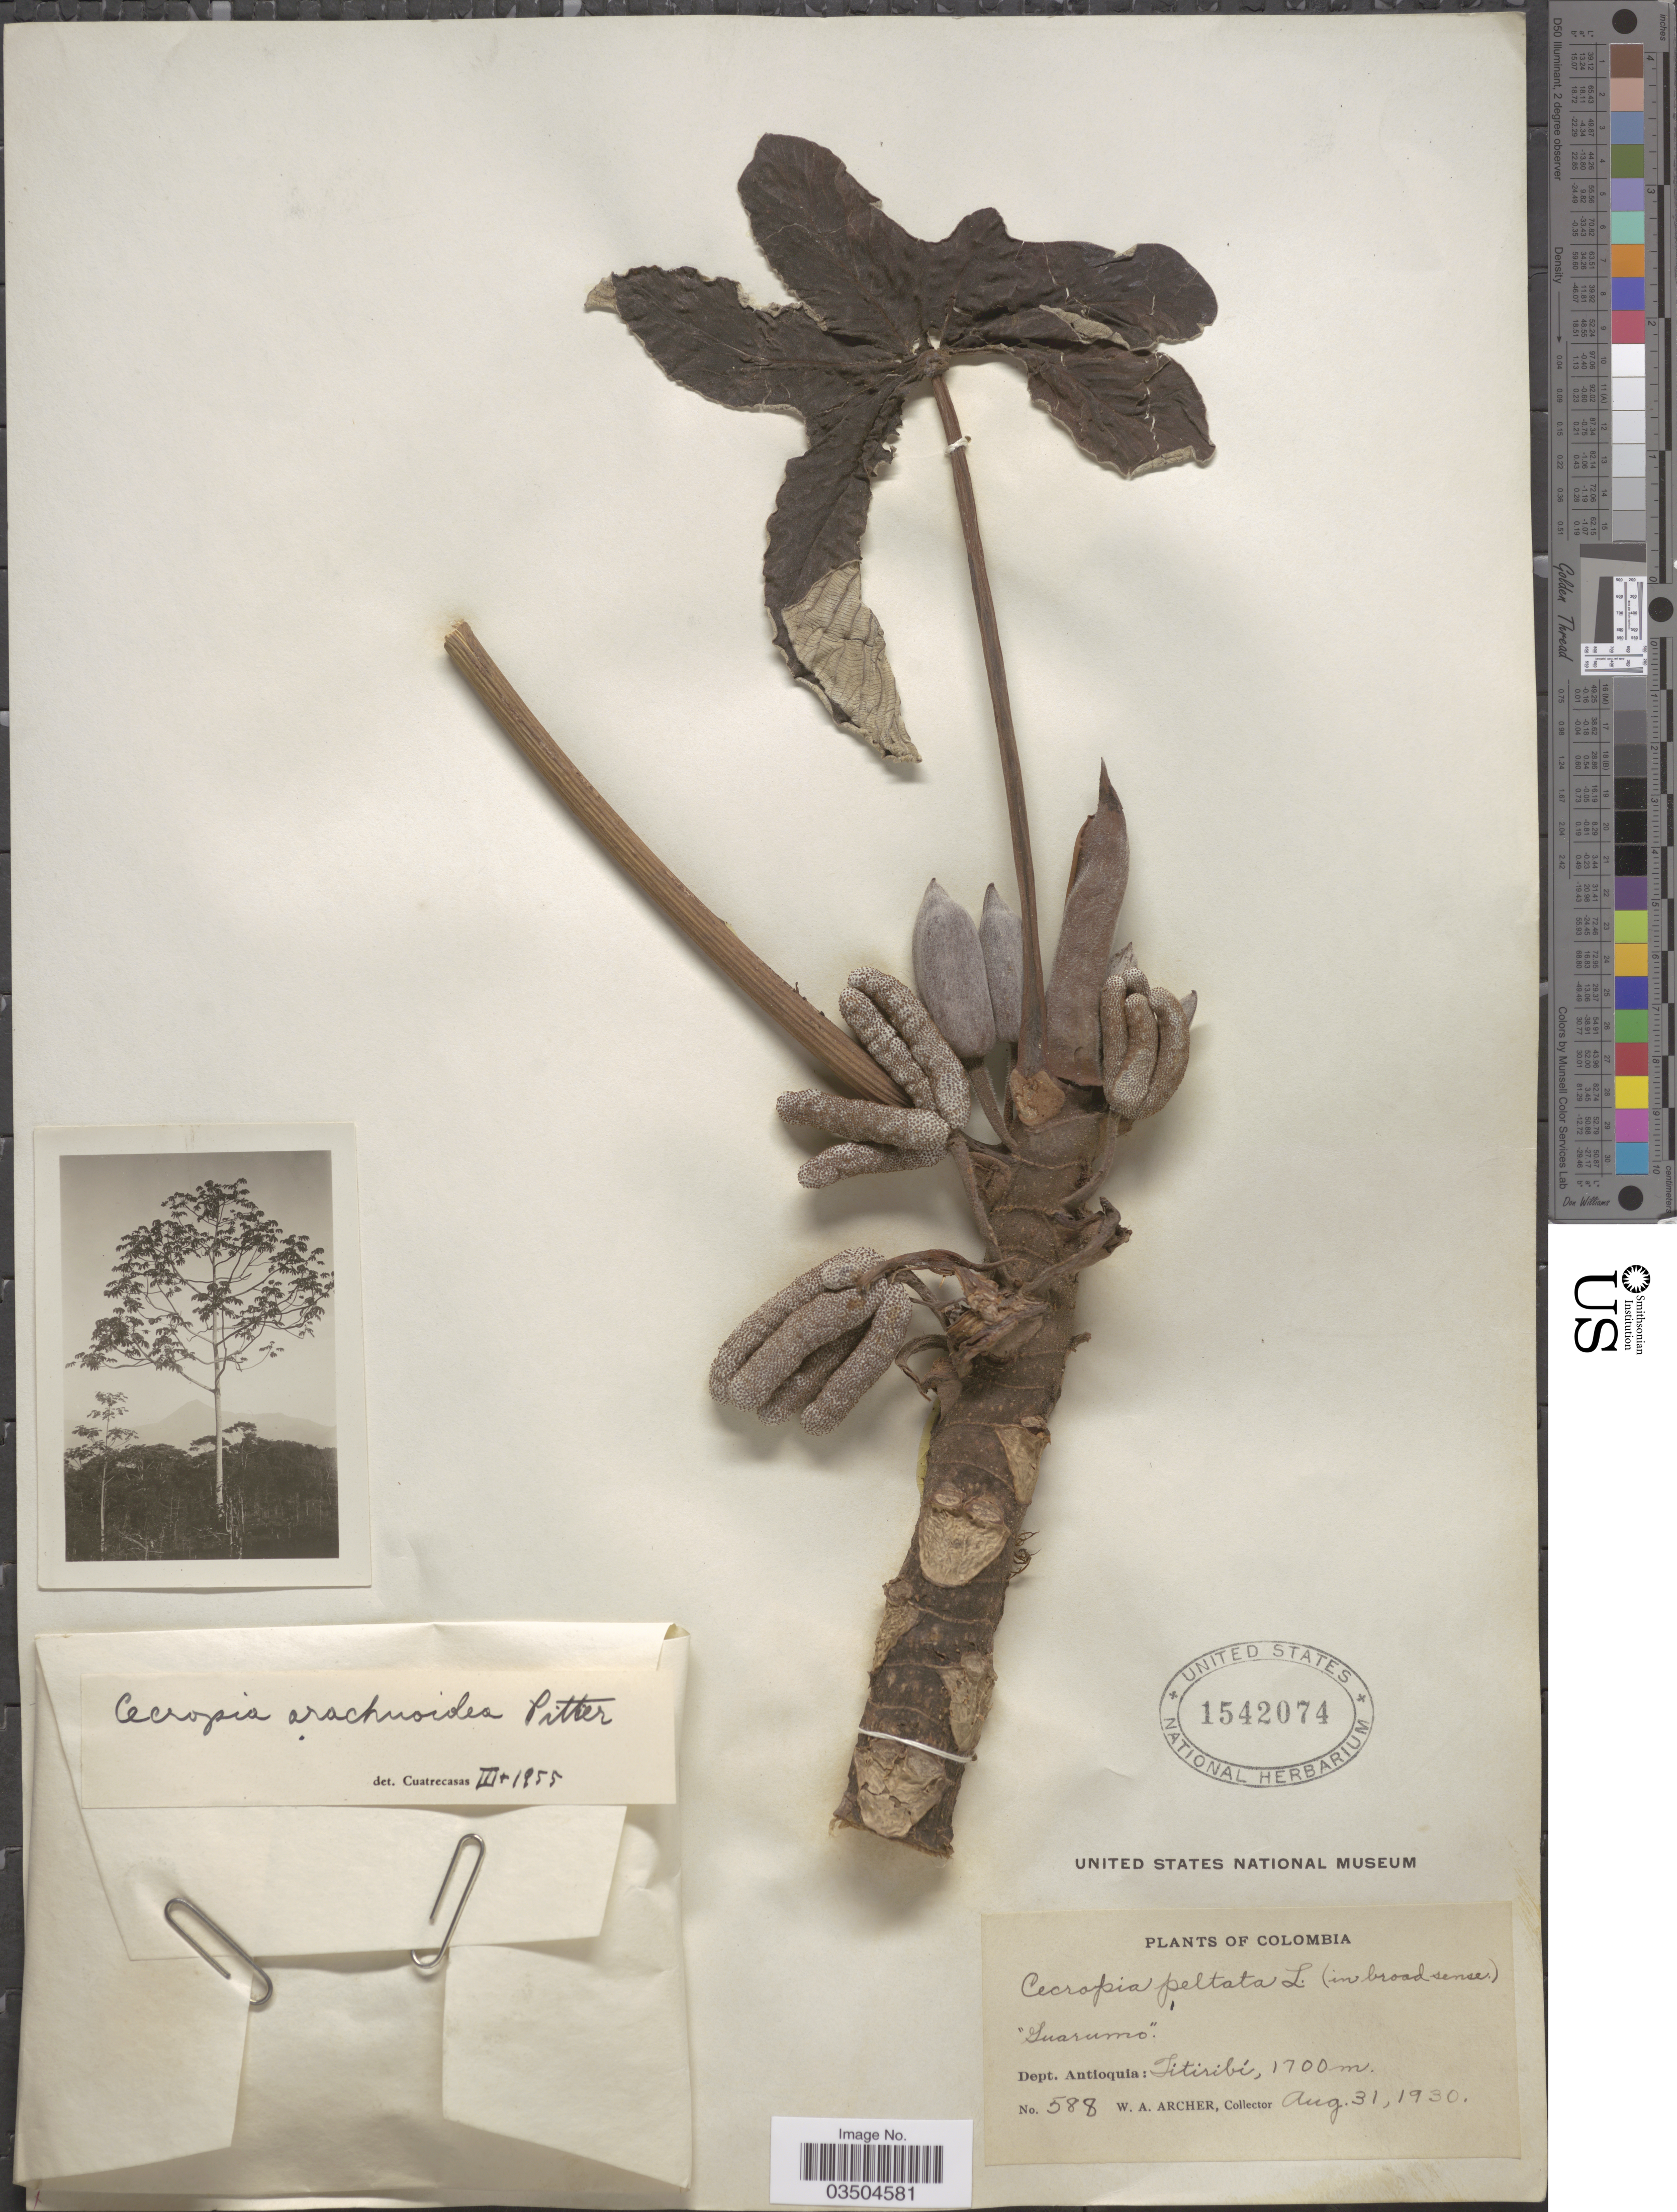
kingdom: Plantae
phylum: Tracheophyta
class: Magnoliopsida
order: Rosales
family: Urticaceae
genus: Cecropia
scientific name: Cecropia peltata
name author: L.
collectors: W. Archer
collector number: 588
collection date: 1930-08-31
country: Colombia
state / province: Antioquia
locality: Dept. Antioquia: Titiribí.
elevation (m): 1700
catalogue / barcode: US 1542074